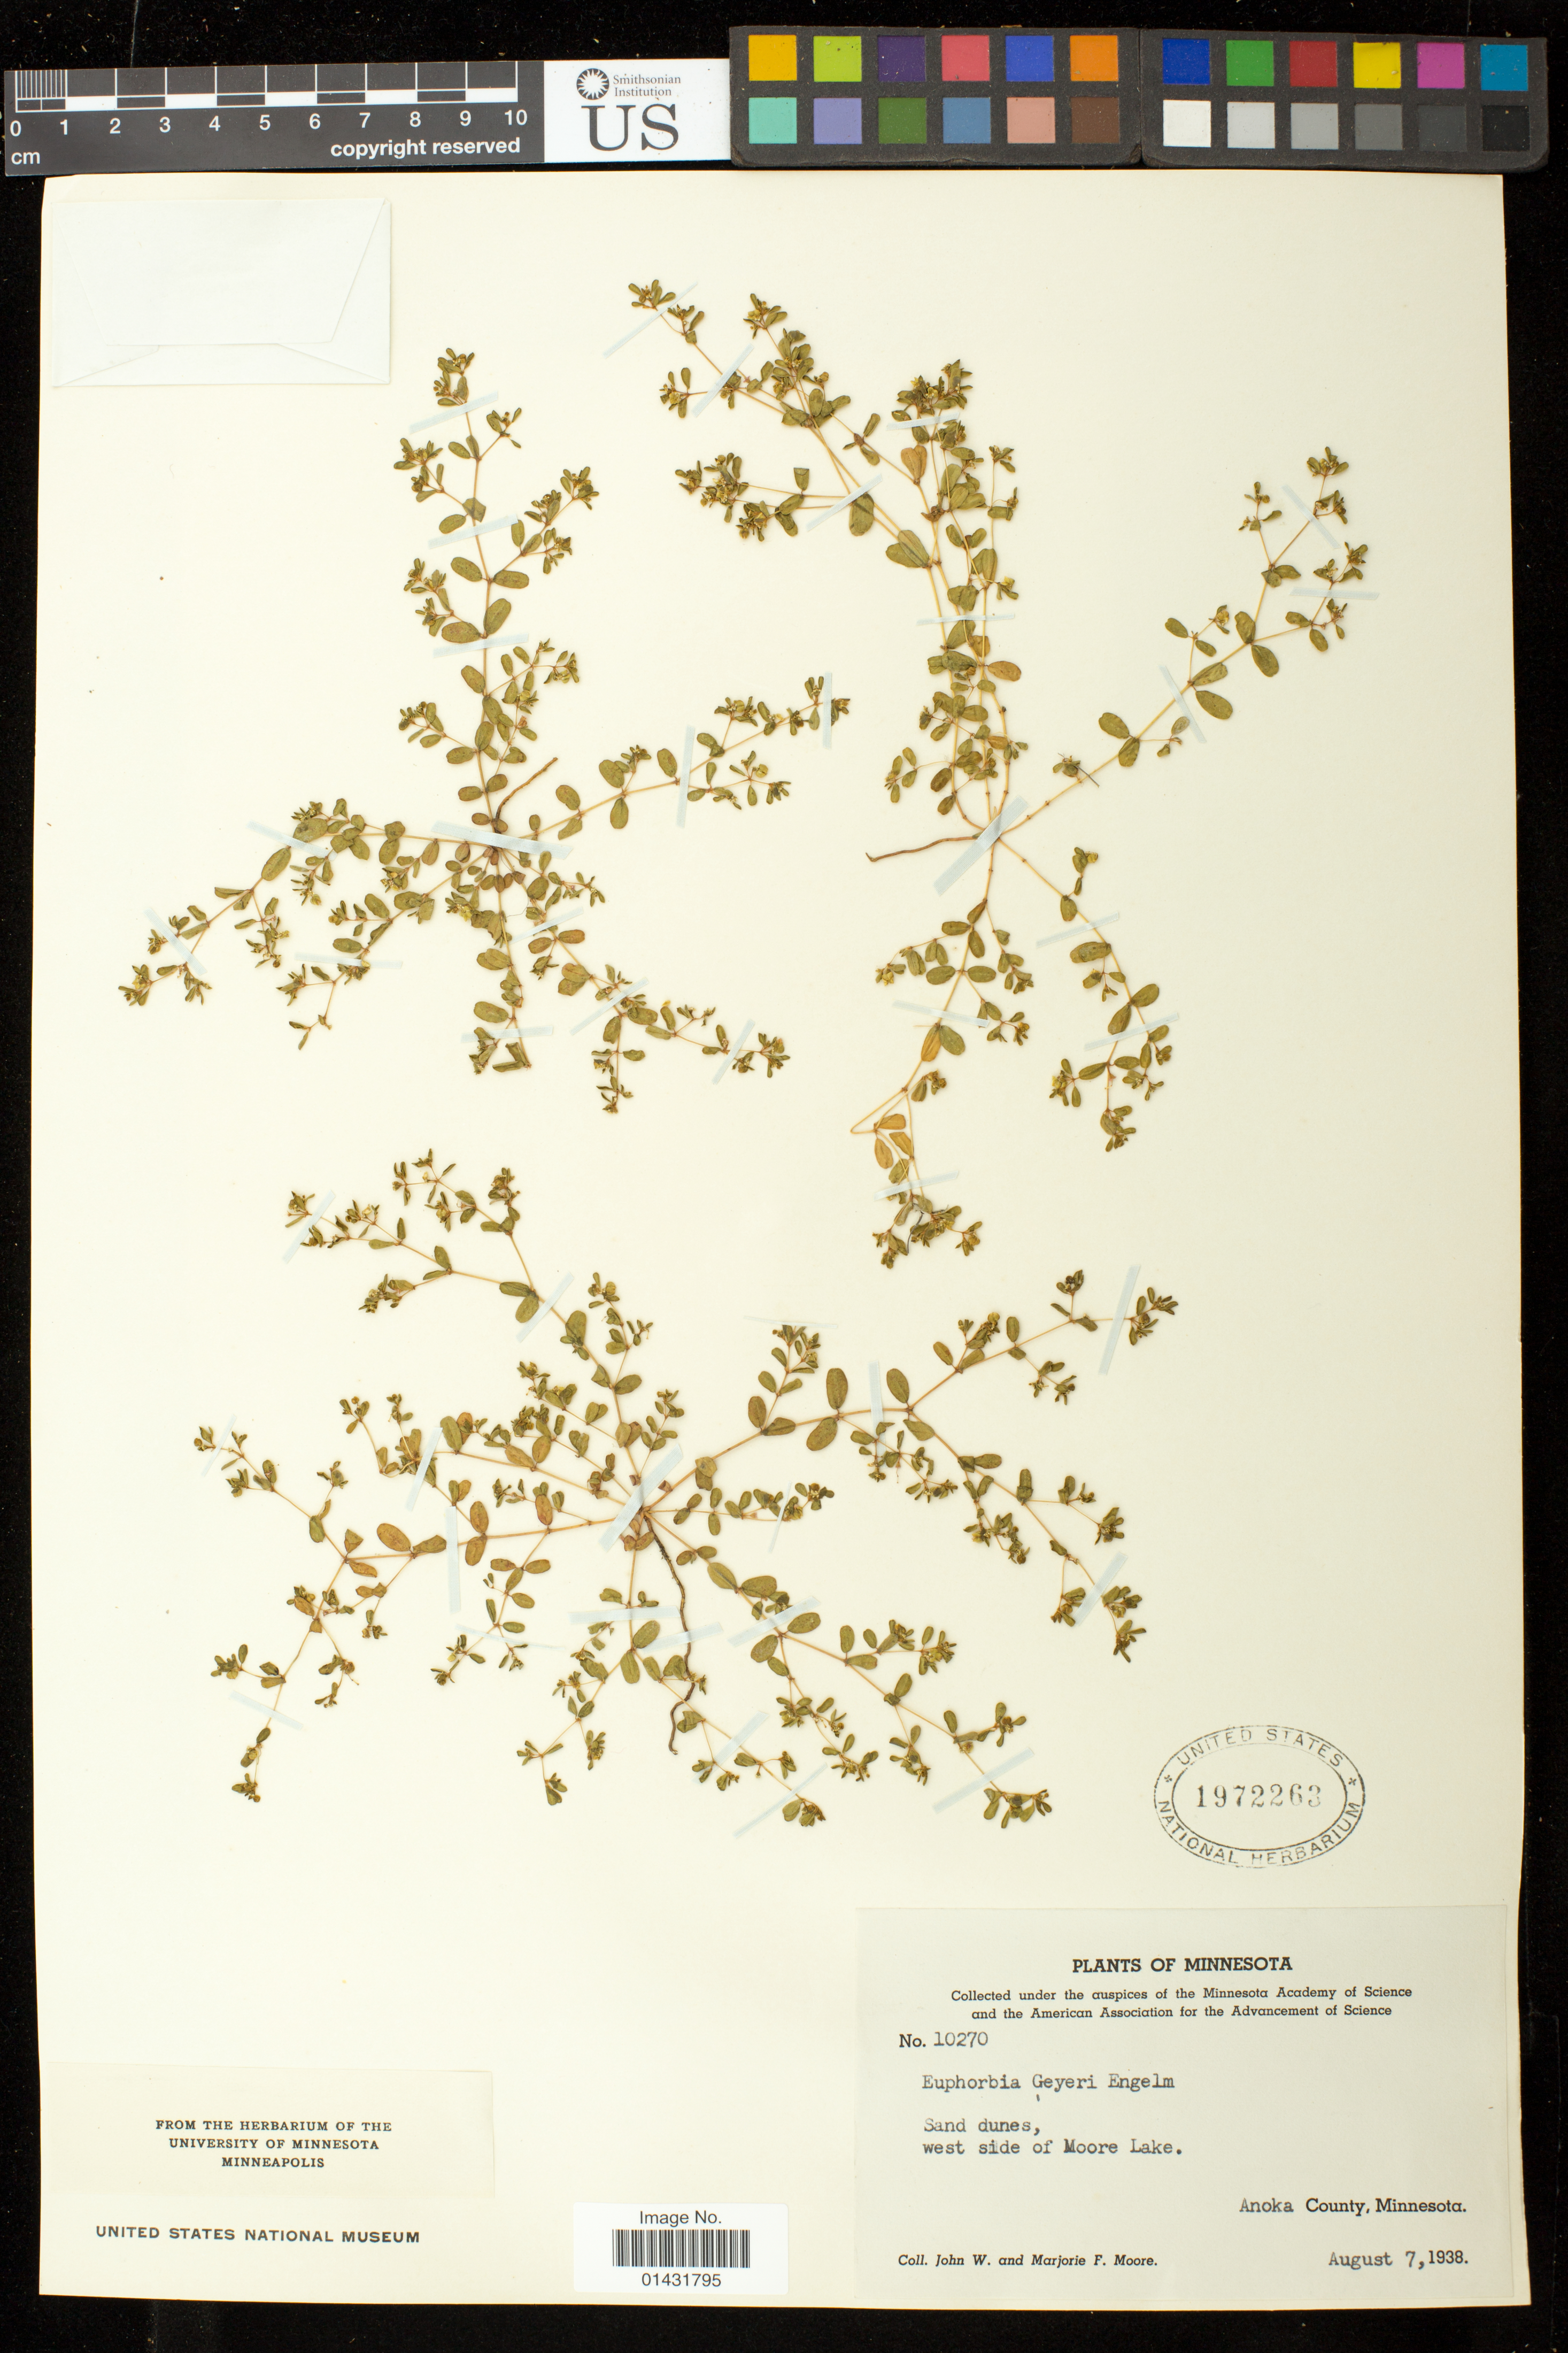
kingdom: Plantae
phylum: Tracheophyta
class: Magnoliopsida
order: Malpighiales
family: Euphorbiaceae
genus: Euphorbia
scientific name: Euphorbia geyeri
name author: Engelm.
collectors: J. Moore & M. F. Moore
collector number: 10270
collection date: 1938-08-07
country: United States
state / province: Minnesota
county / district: Anoka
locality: Sand dunes west side of Moore Lake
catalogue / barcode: US 1972263